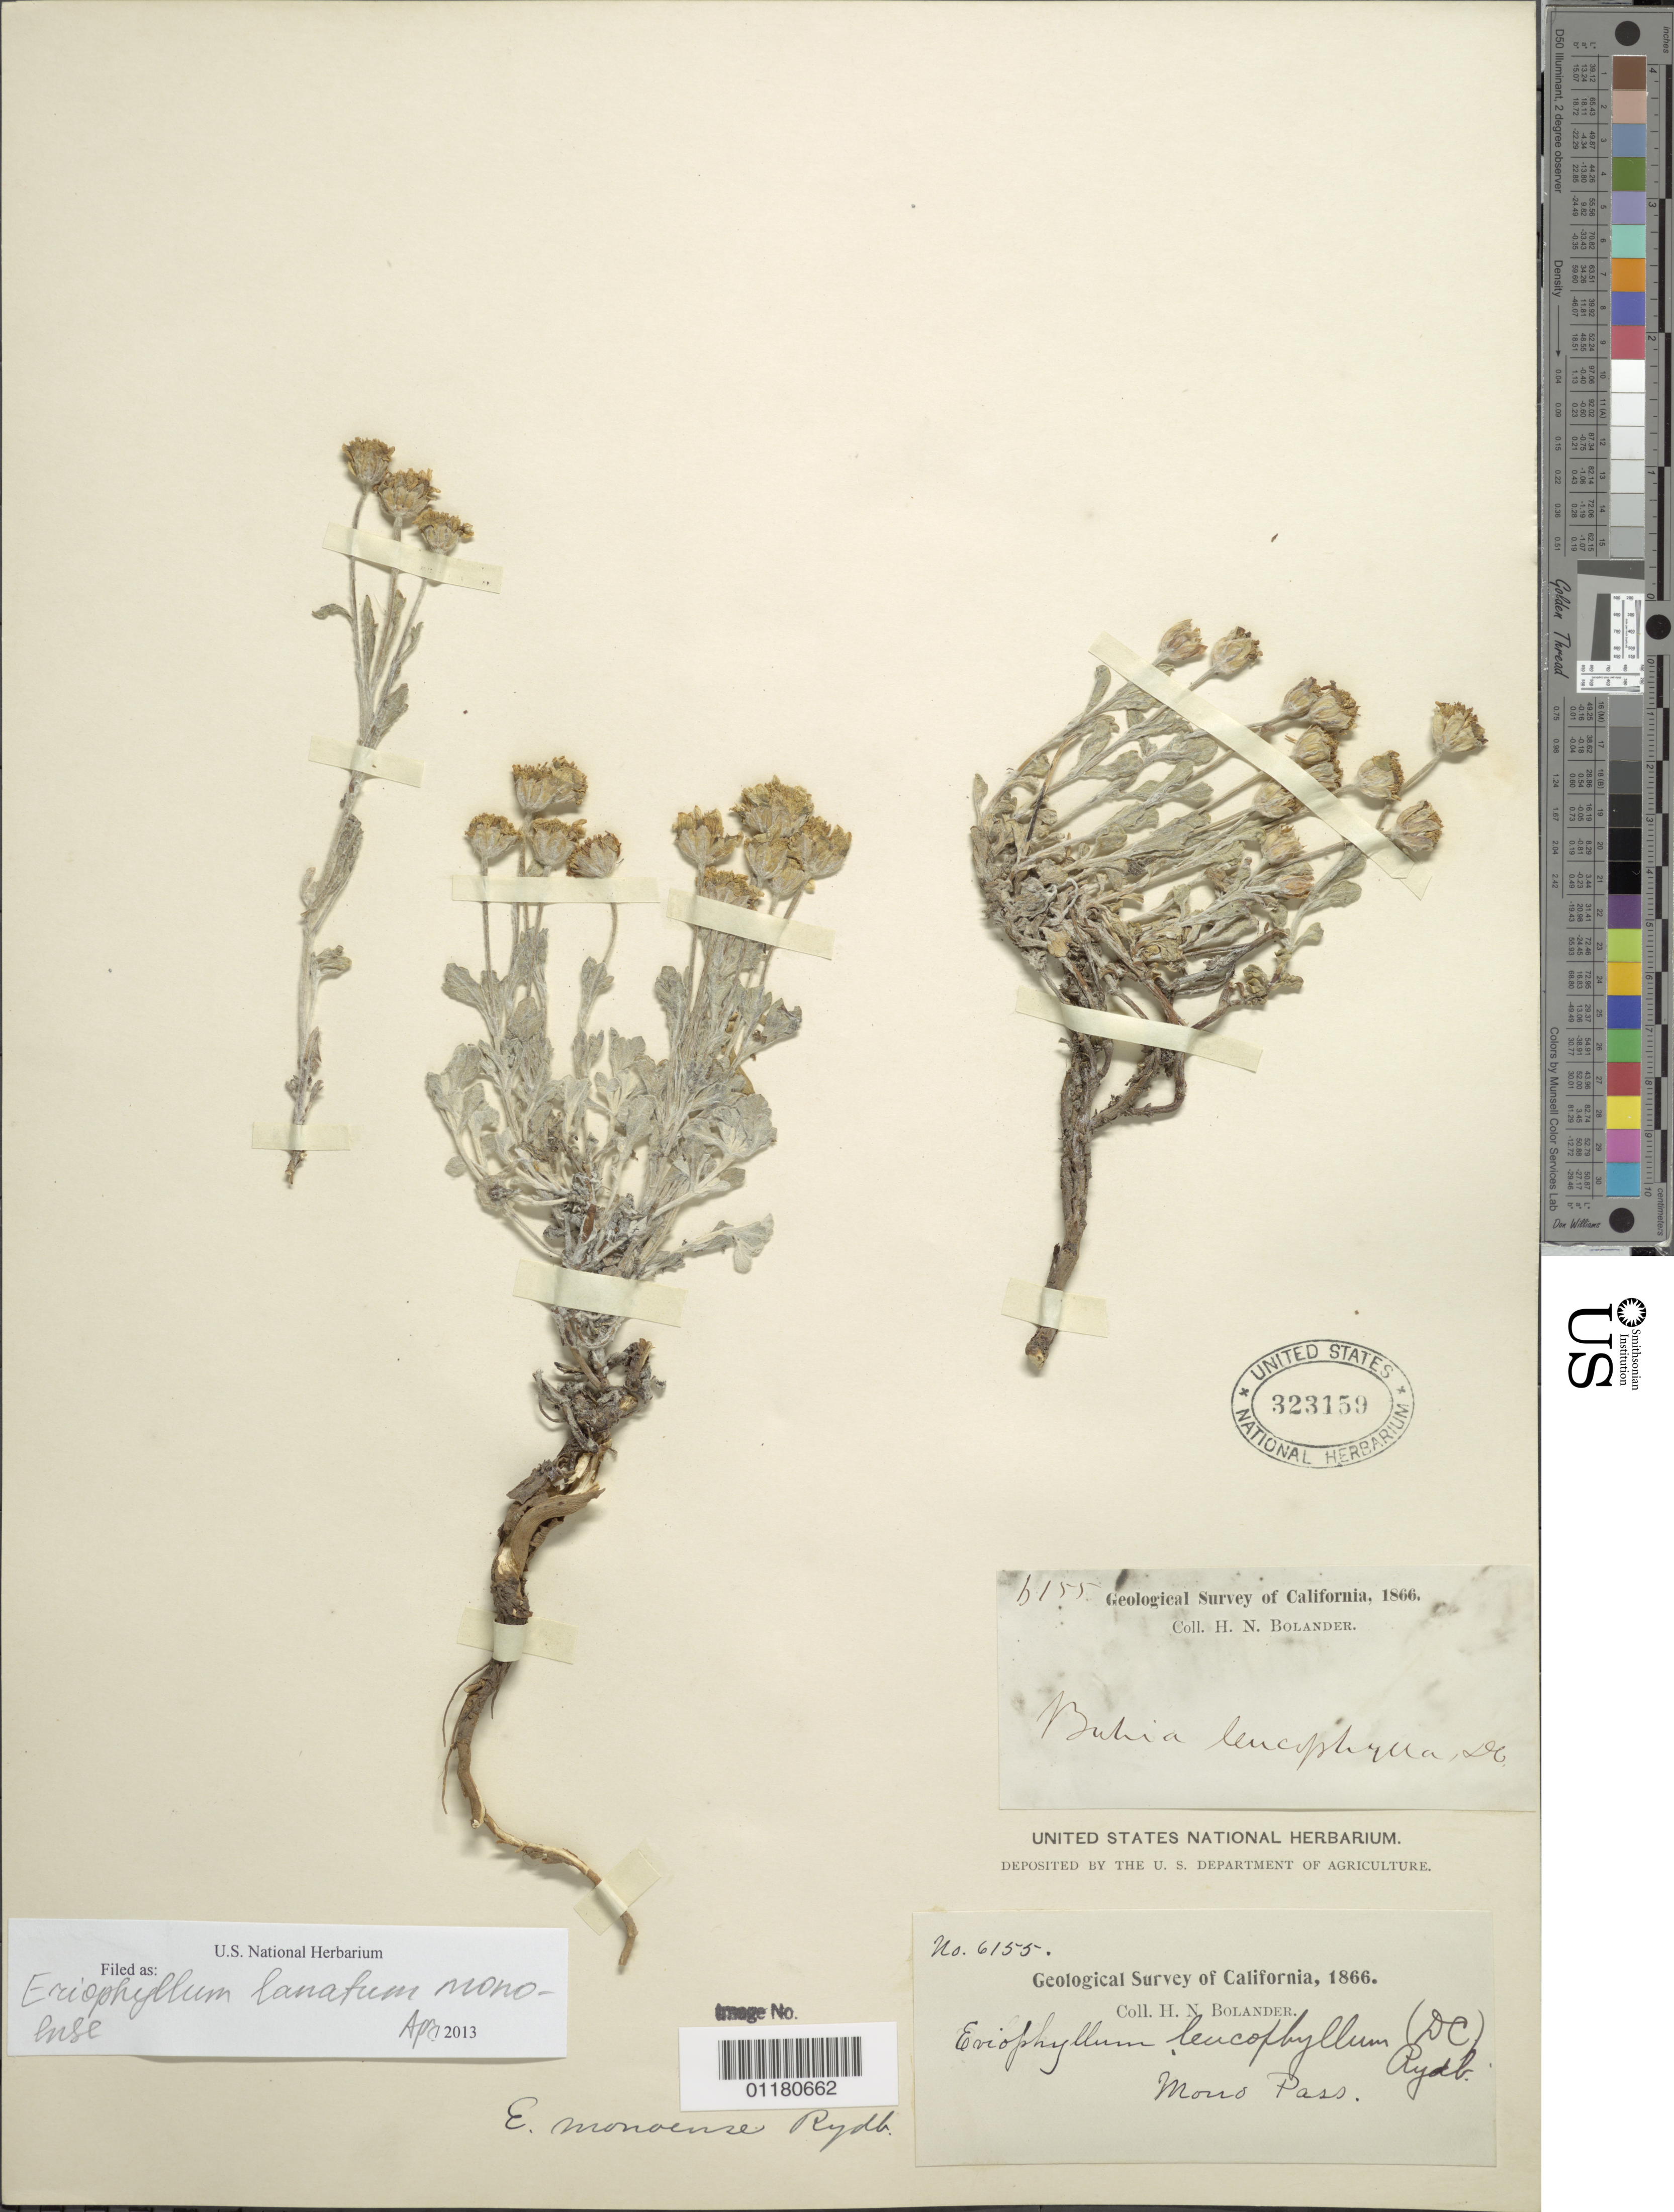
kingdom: Plantae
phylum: Tracheophyta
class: Magnoliopsida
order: Asterales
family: Asteraceae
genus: Eriophyllum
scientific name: Eriophyllum lanatum var. monoense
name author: (Rydb.) Jeps.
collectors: H. Bolander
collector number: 6155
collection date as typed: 1866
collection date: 1866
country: United States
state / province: California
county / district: Mono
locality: Mono Pass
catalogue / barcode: US 323159